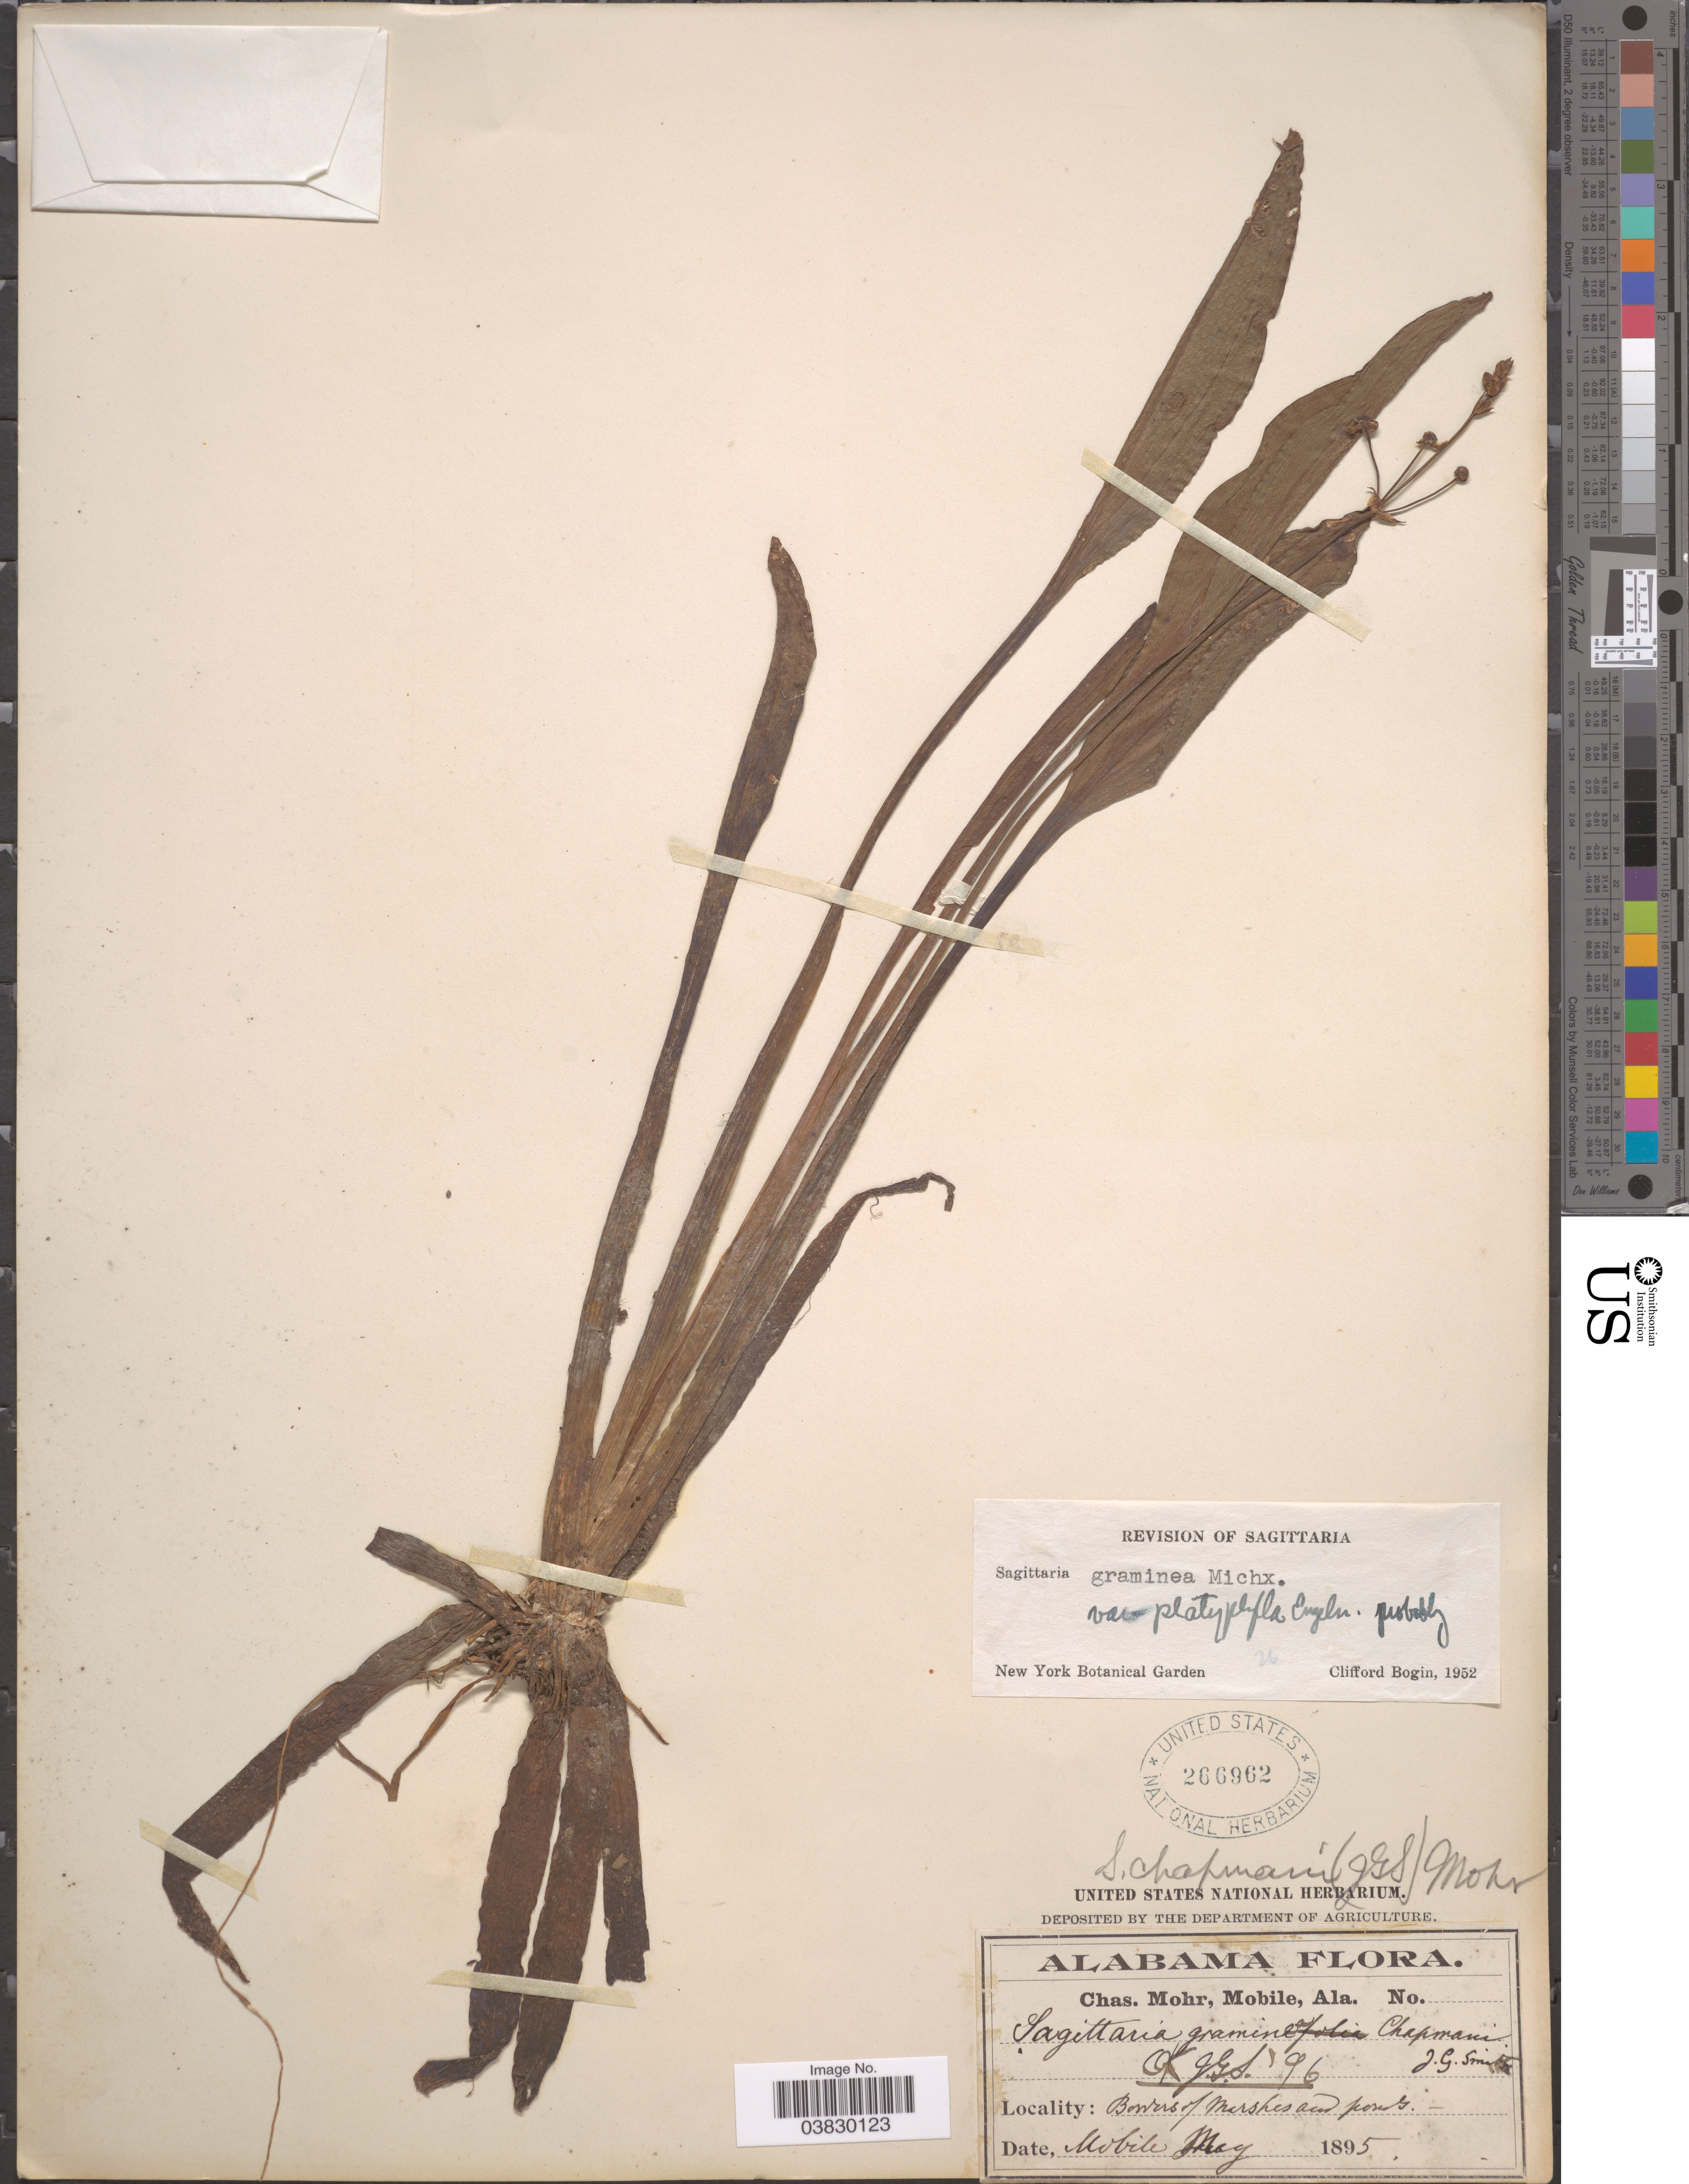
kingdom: Plantae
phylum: Tracheophyta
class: Liliopsida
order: Alismatales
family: Alismataceae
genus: Sagittaria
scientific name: Sagittaria graminea var. platyphylla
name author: Engelm. in A. Gray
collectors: Mohr, C. T. (herbarium)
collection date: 1895-05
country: United States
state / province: Alabama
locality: Mobile.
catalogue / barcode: US 266962